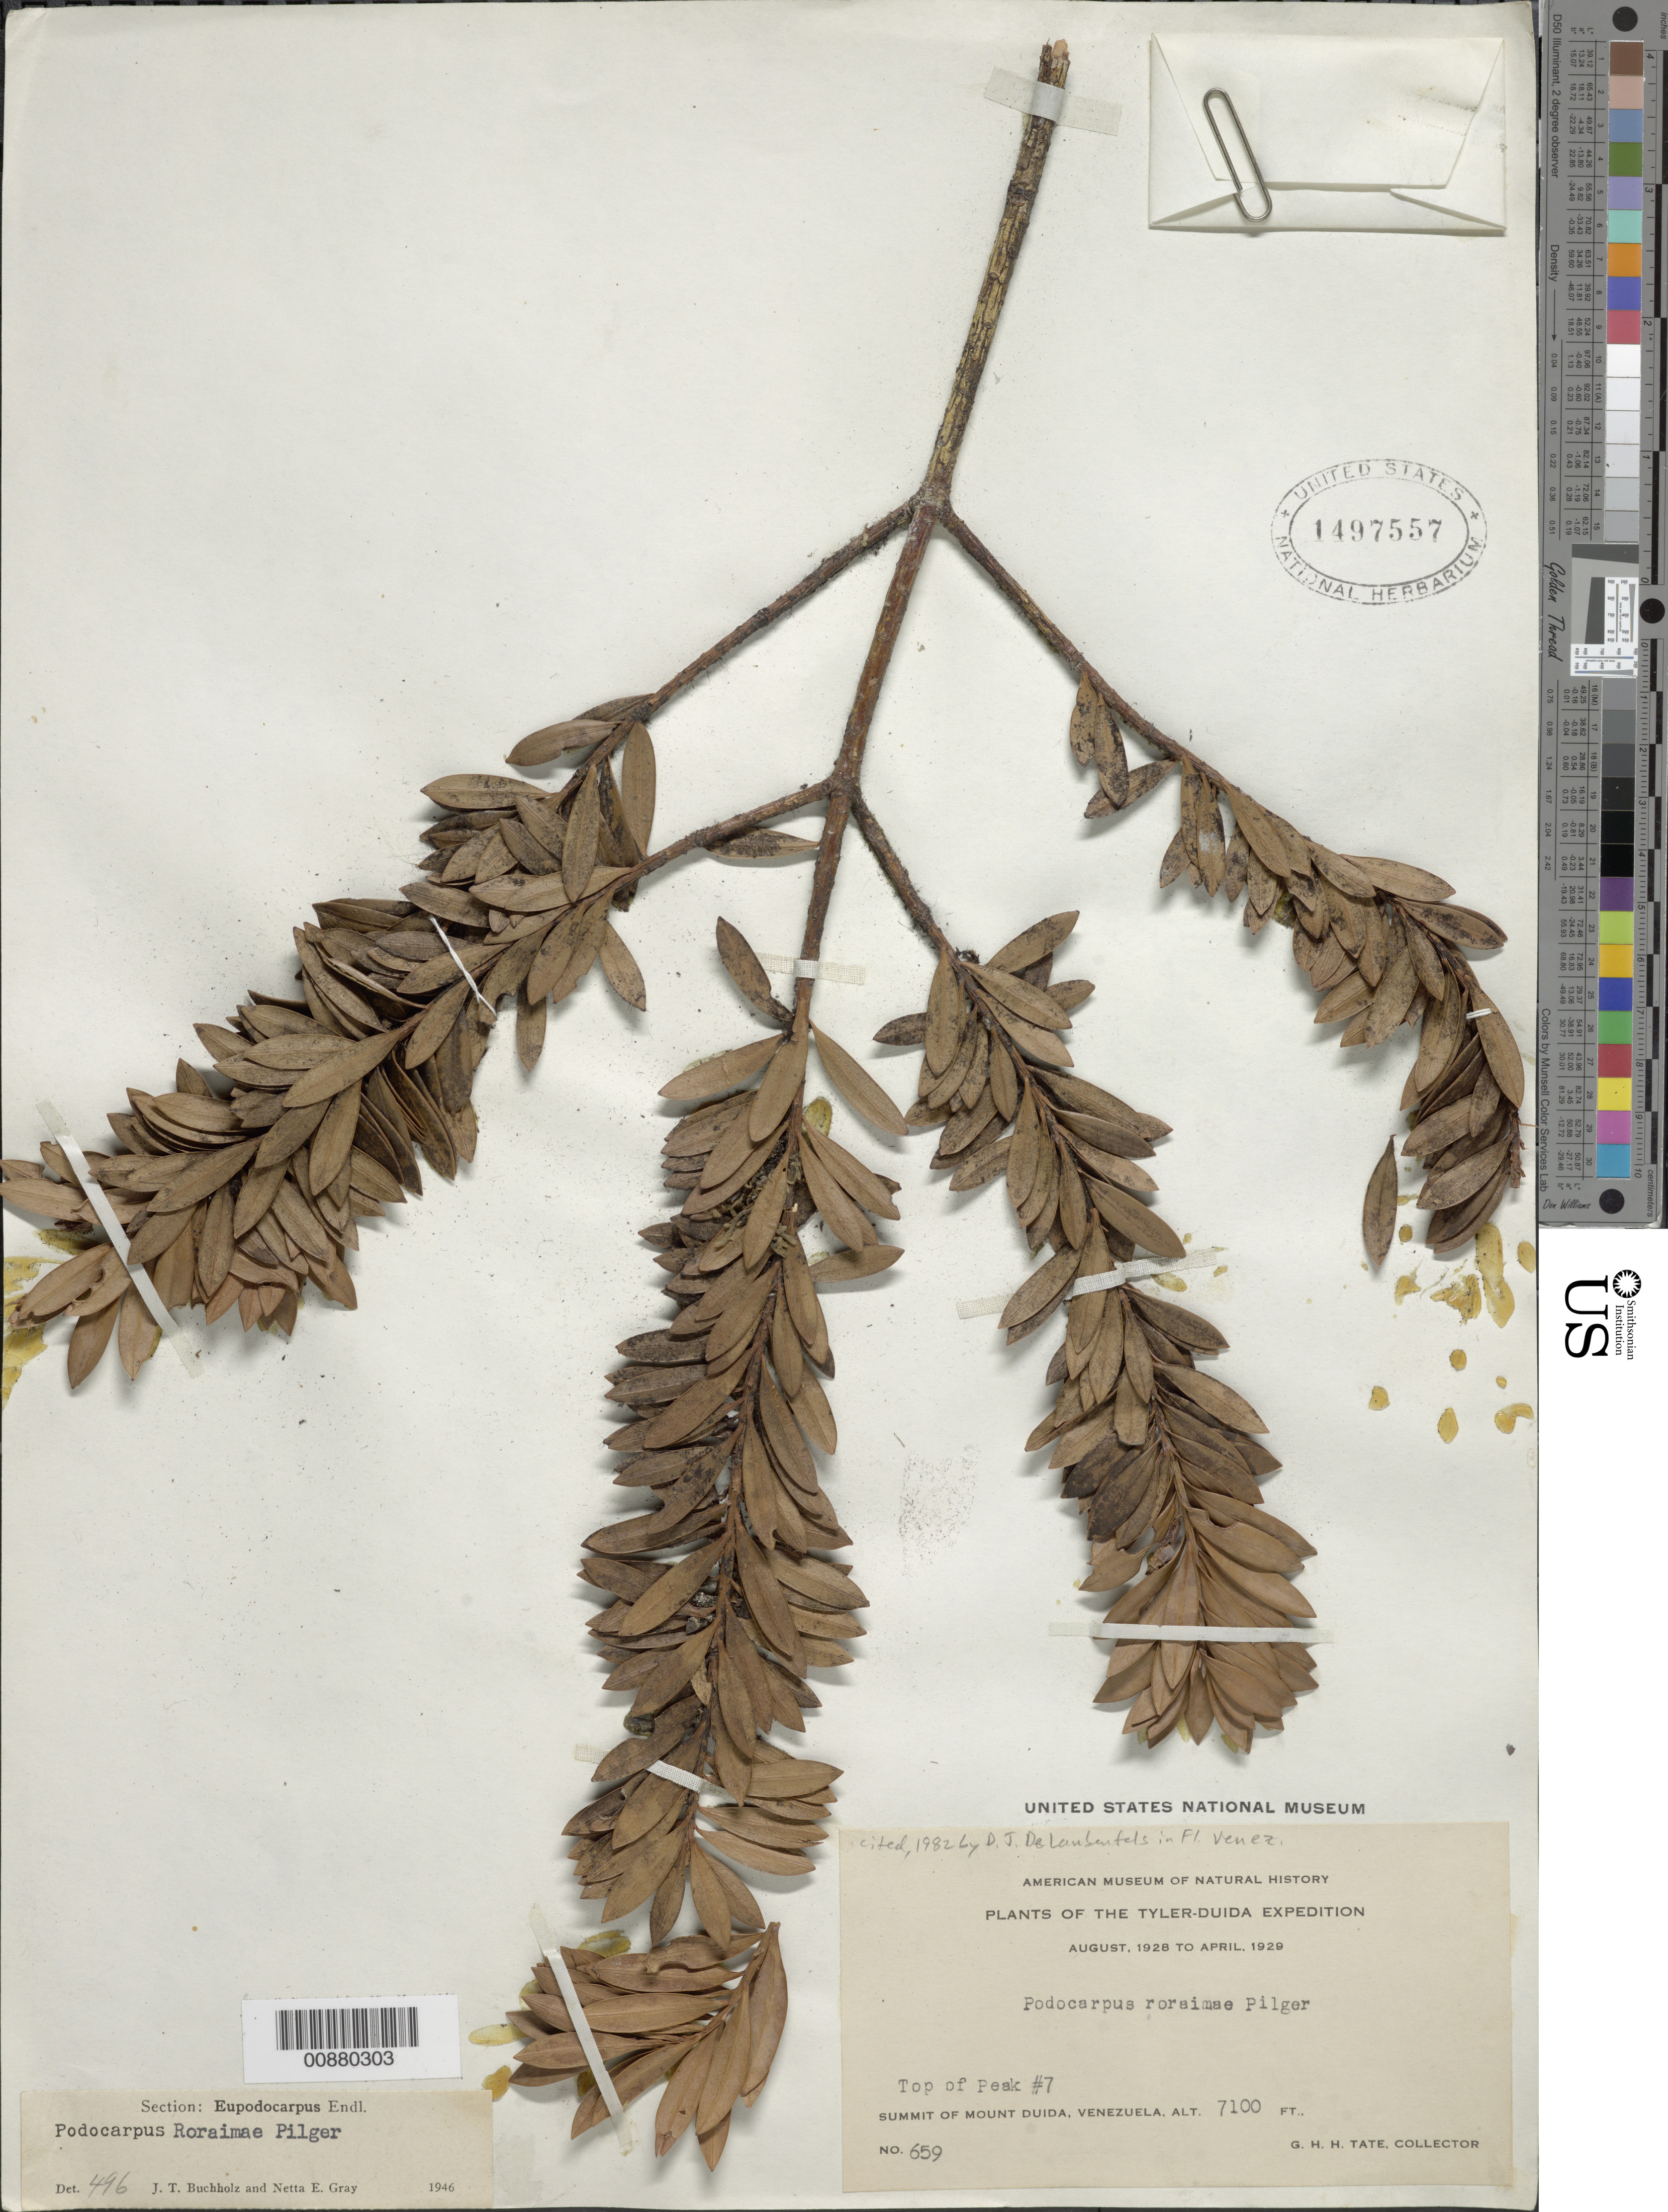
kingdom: Plantae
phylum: Tracheophyta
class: Pinopsida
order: Pinales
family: Podocarpaceae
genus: Podocarpus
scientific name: Podocarpus roraimae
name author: Pilg.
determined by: Guchholz, J. T.; Gray, N. E.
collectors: G. H. H.Tate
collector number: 659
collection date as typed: Aug-28 to Apr-29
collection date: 1928-08/1929-04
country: Venezuela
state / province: Amazonas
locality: Mount Duida, summit, top of Peak #7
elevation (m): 2164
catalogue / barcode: US 1497557